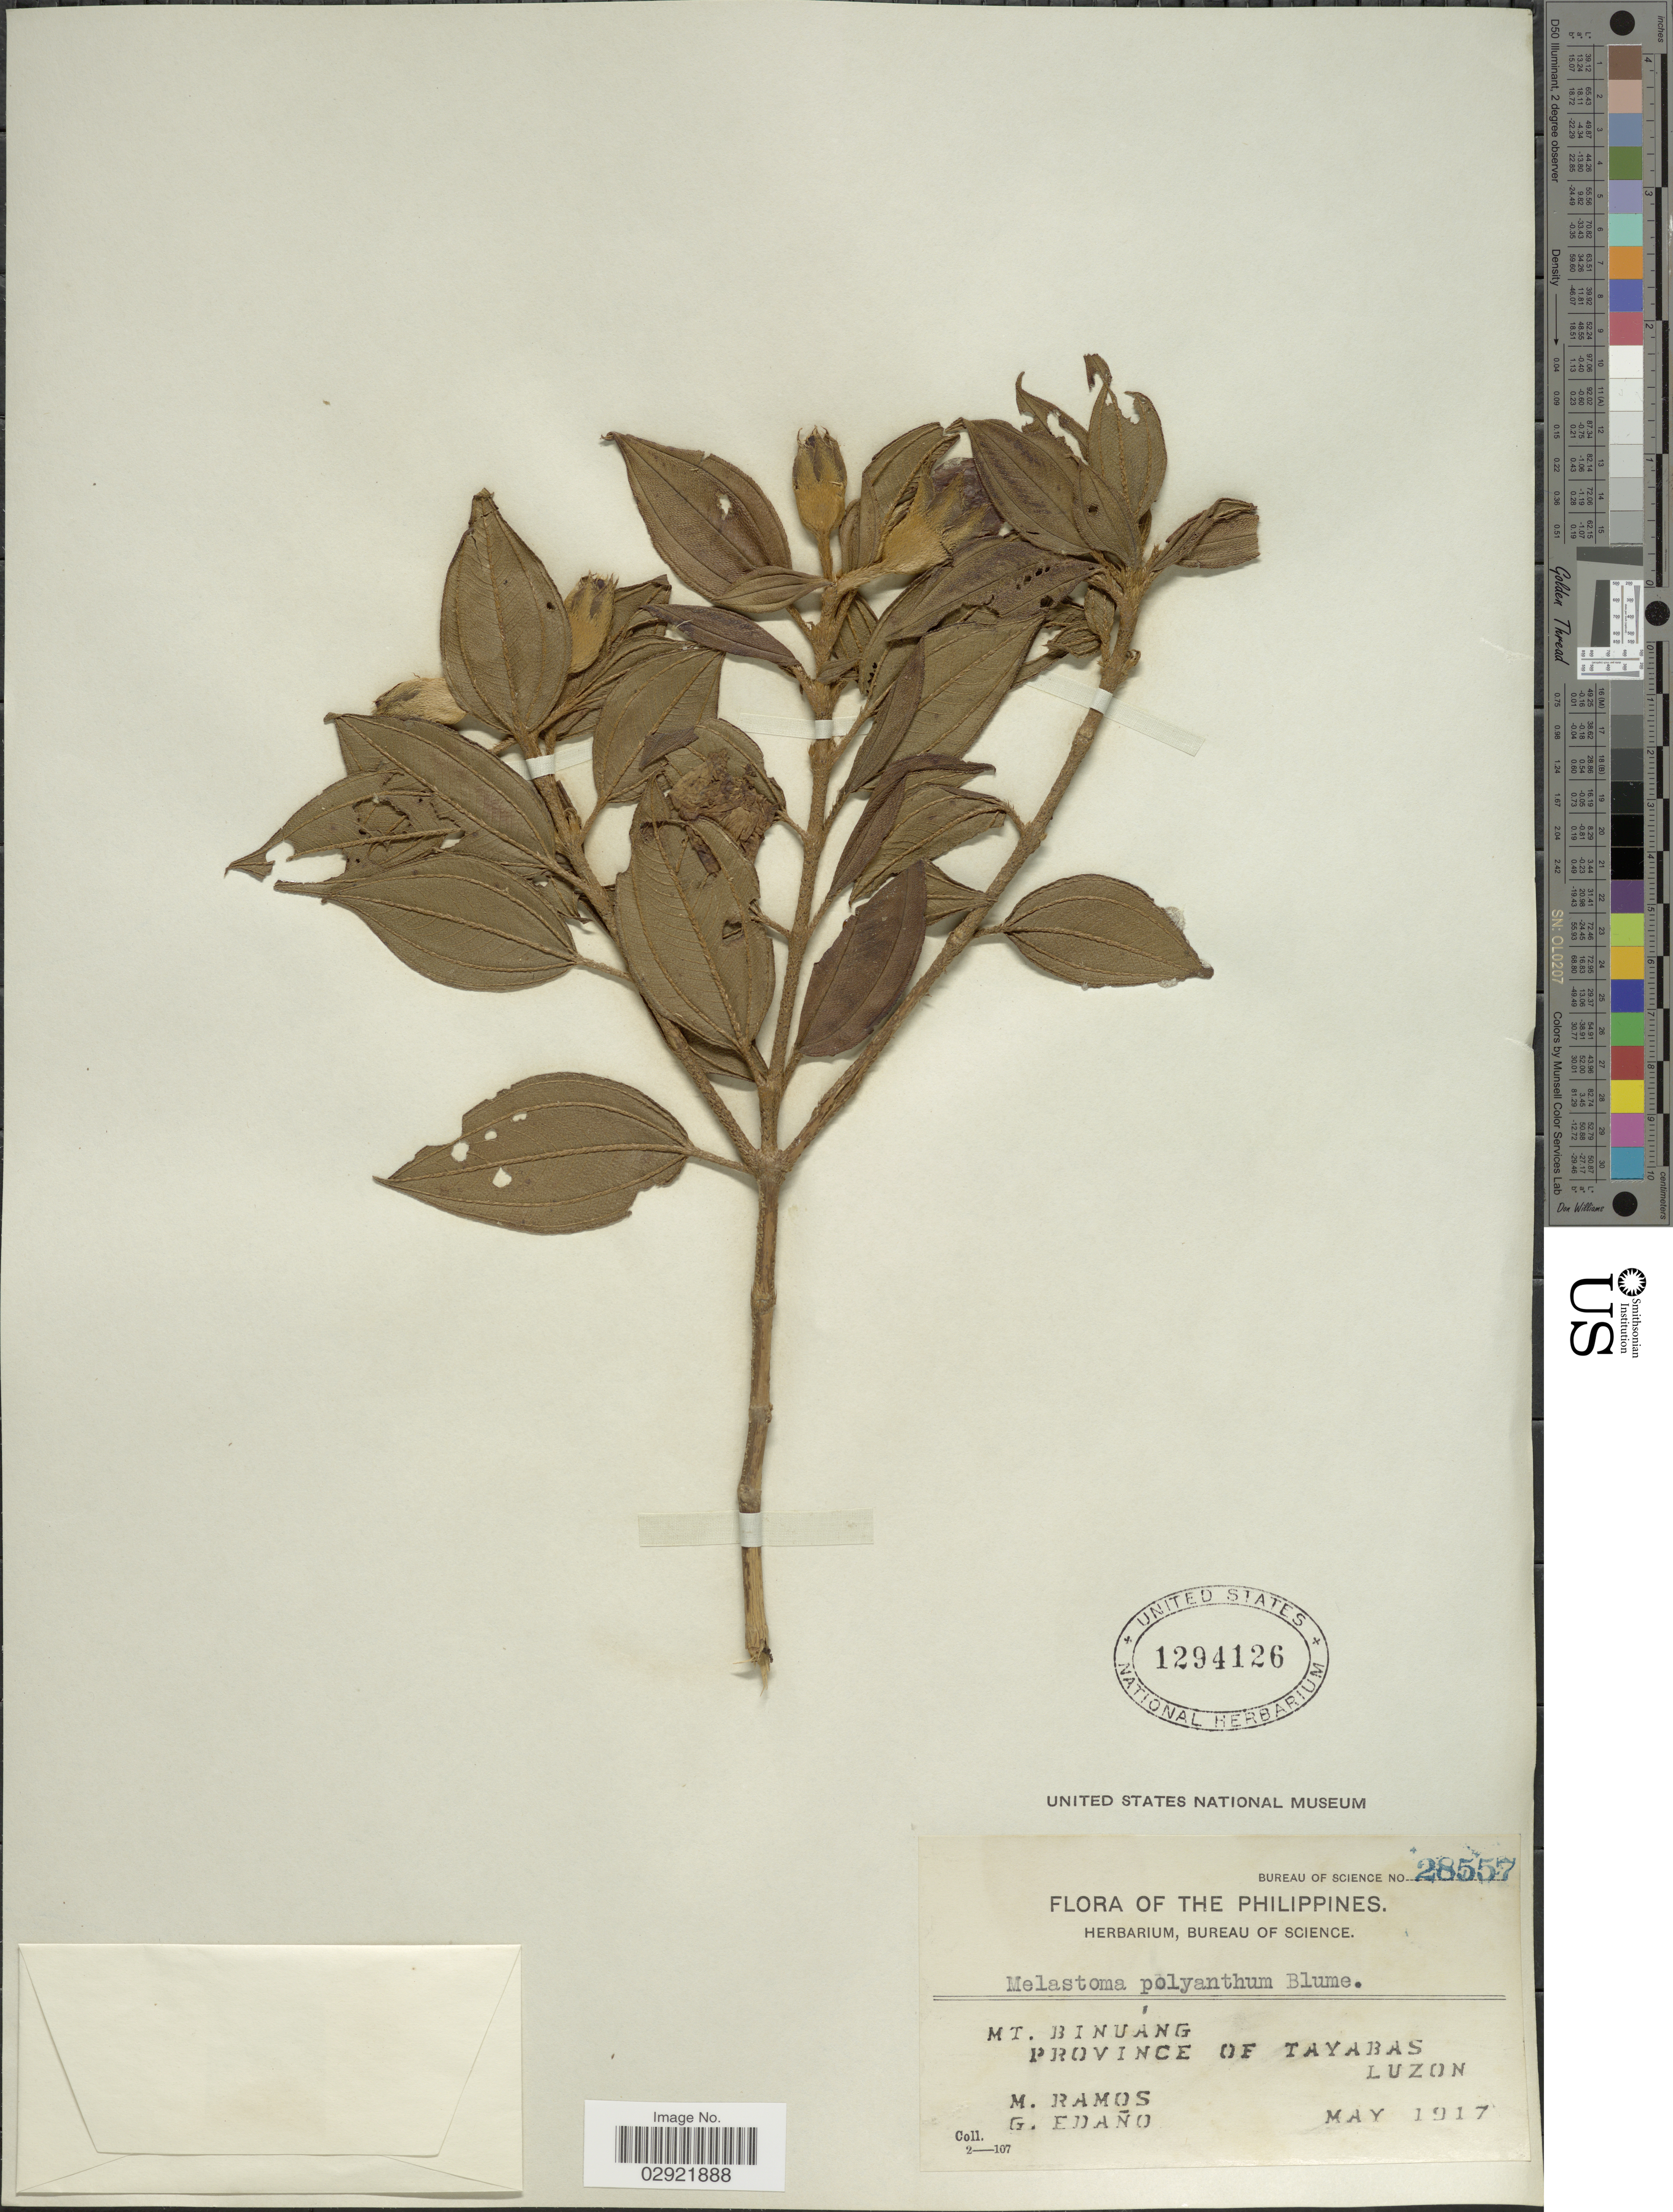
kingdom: Plantae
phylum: Tracheophyta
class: Magnoliopsida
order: Myrtales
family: Melastomataceae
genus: Melastoma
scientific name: Melastoma malabathricum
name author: L.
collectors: M. Ramos & G. Edaño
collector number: Bureau of Science 28557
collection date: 1917-05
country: Philippines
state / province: Calabarzon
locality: Mt. Binuang, Province of Tayabas, Luzon.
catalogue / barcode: US 1294126